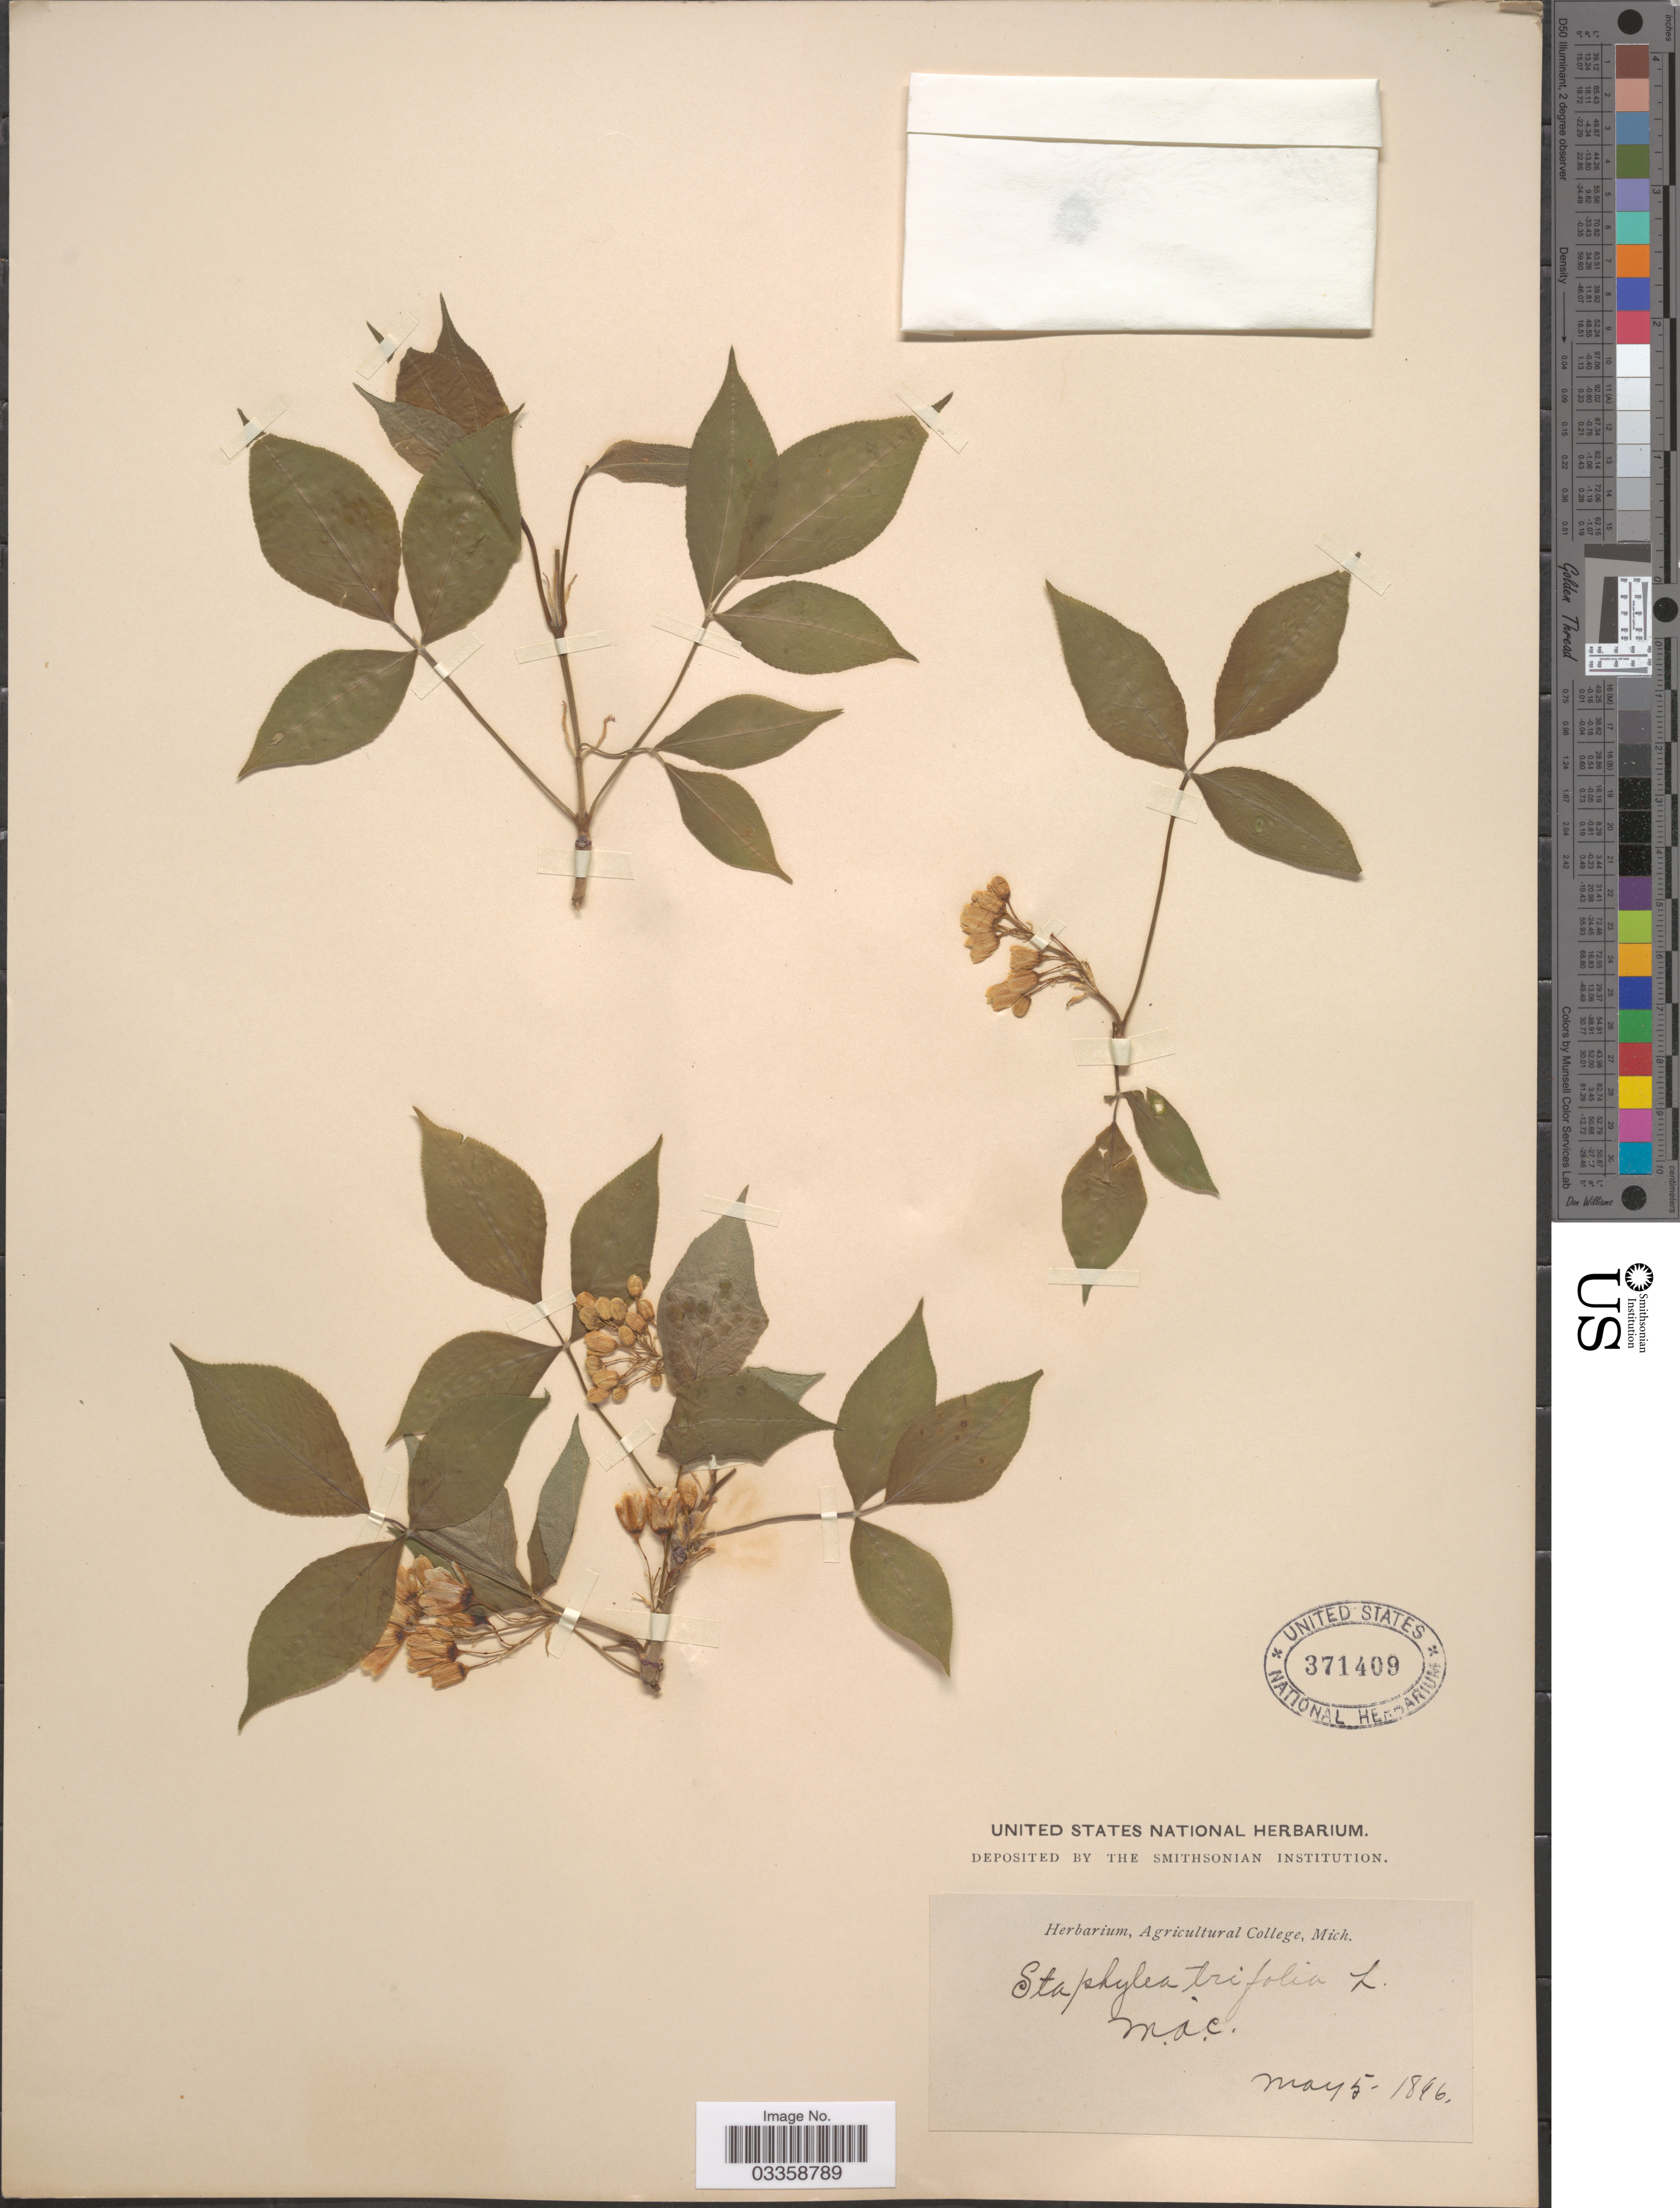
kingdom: Plantae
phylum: Tracheophyta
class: Magnoliopsida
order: Crossosomatales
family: Staphyleaceae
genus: Staphylea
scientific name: Staphylea trifolia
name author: L.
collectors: ex herb. Agricultural College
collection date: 1896-05-05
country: United States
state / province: Michigan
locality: M.A.C.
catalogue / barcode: US 371409